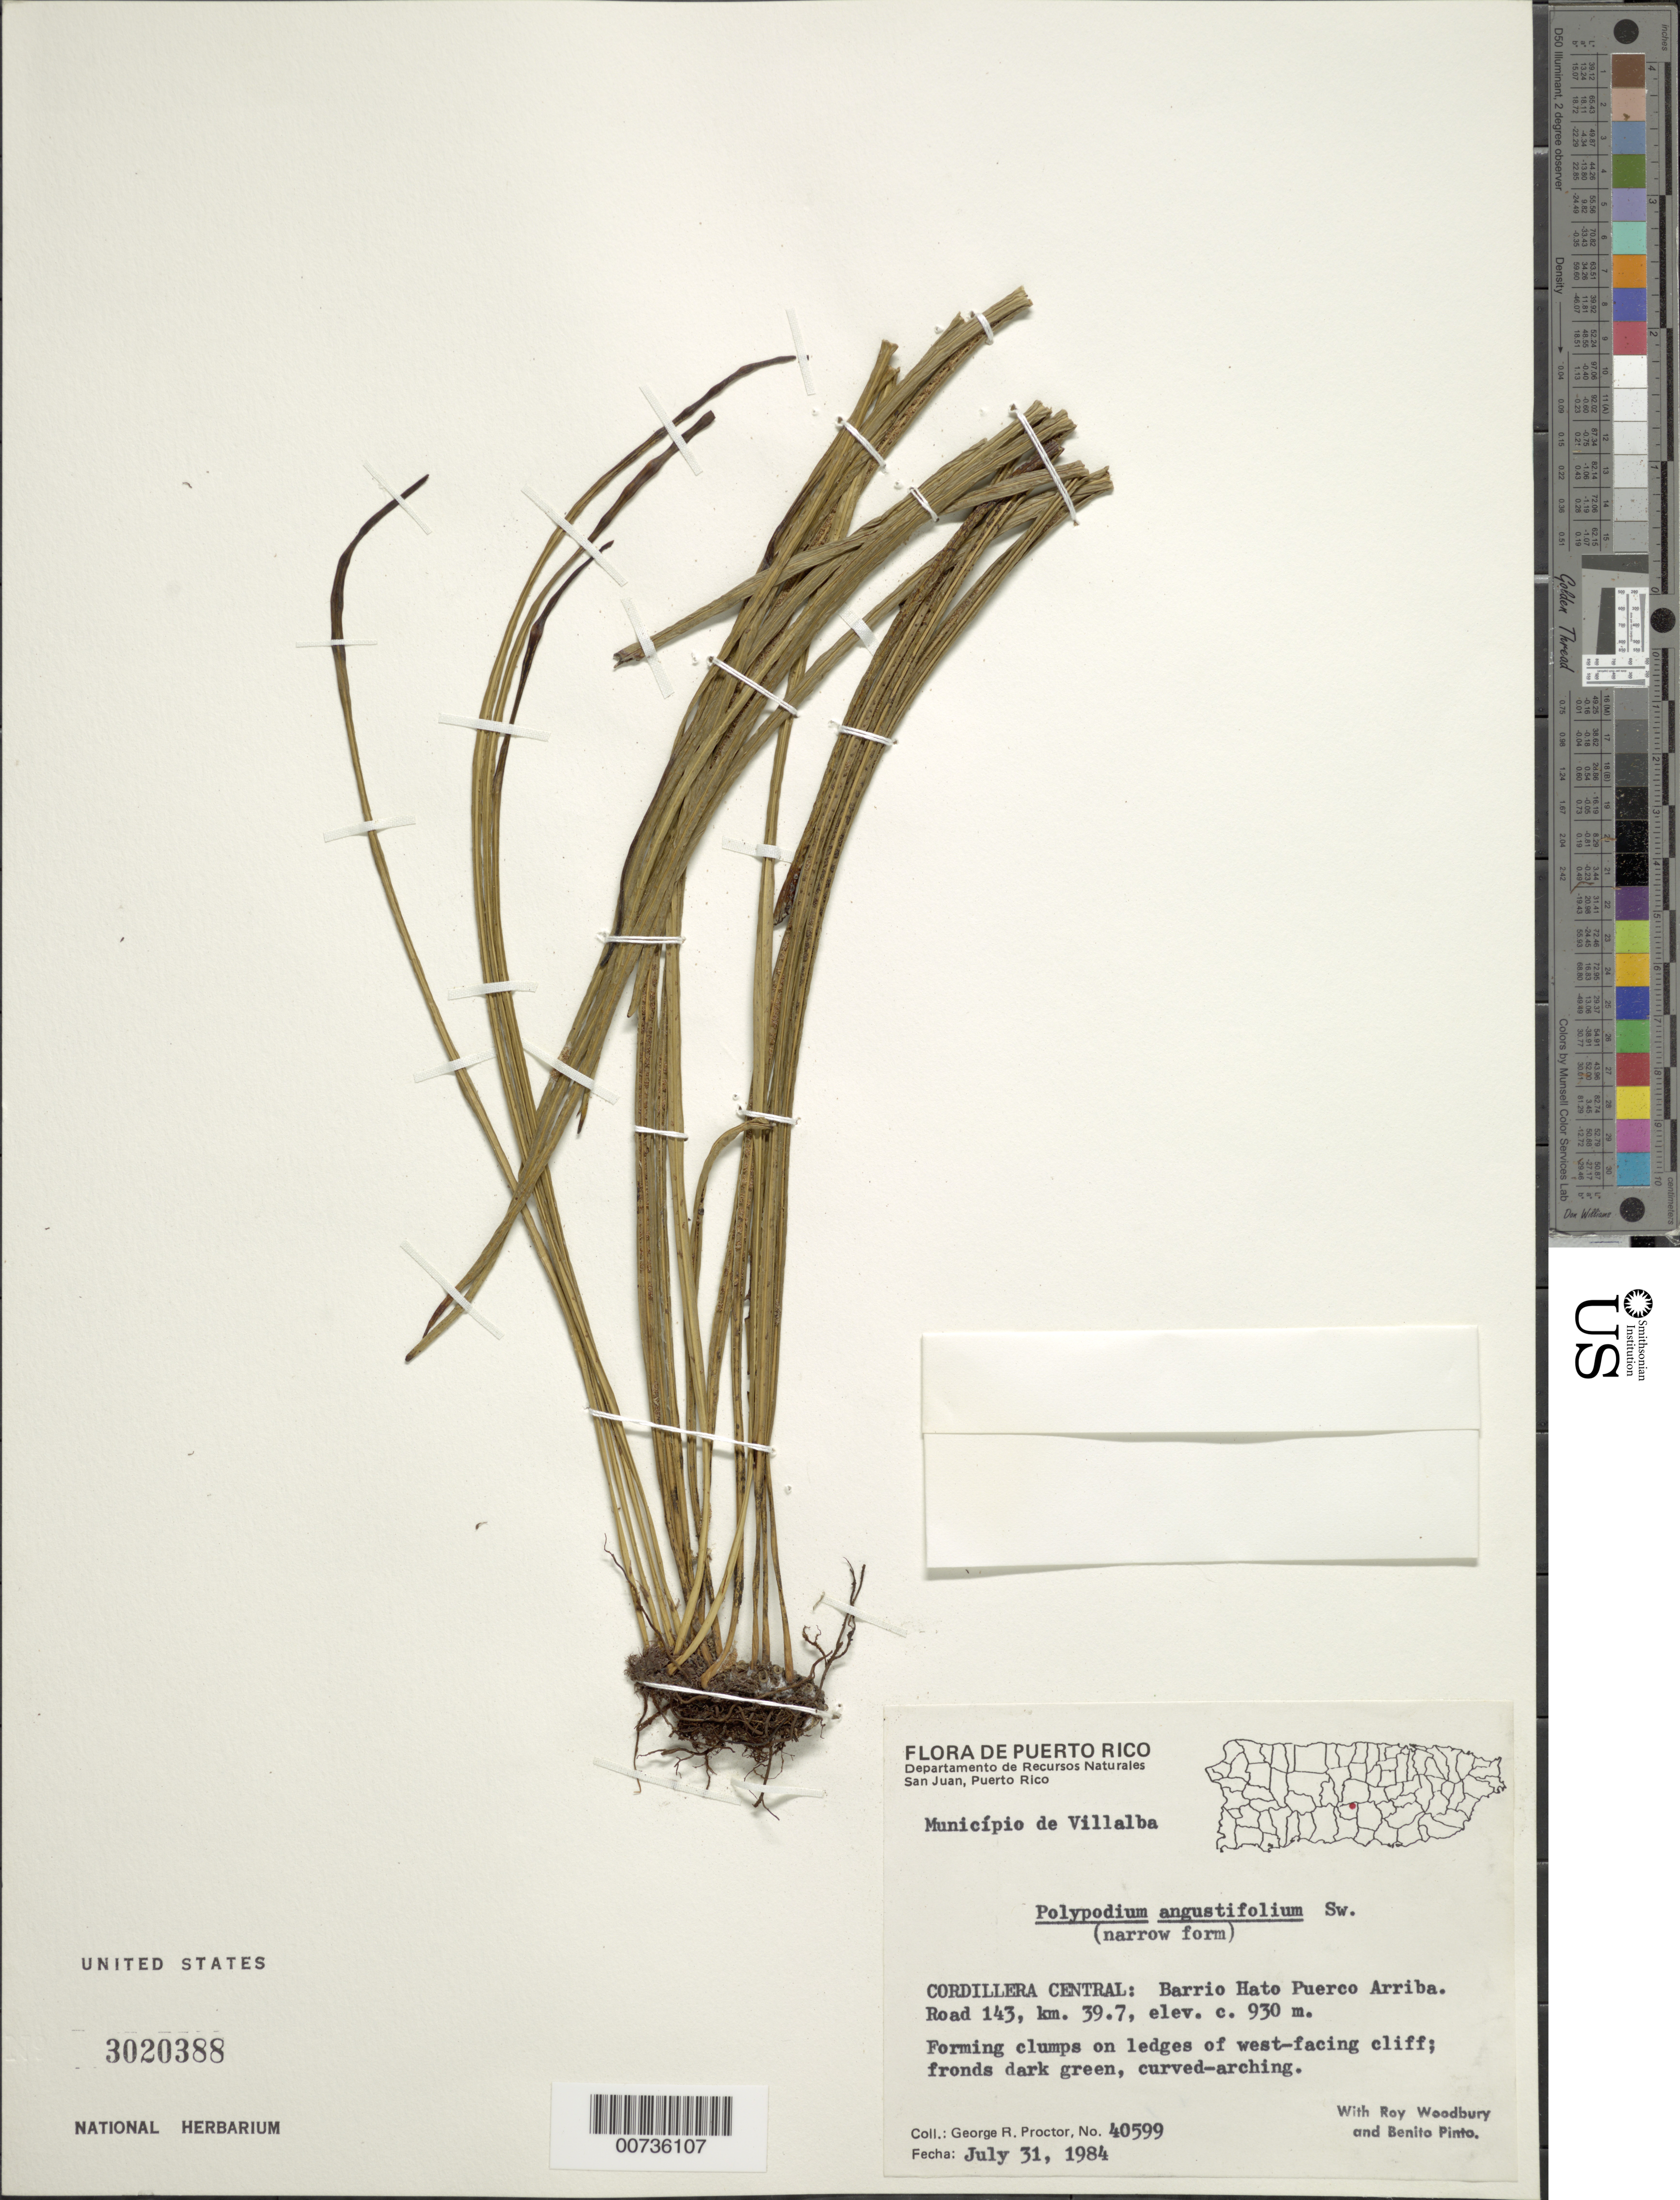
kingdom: Plantae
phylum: Tracheophyta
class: Polypodiopsida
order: Polypodiales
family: Polypodiaceae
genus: Campyloneurum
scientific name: Campyloneurum angustifolium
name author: (Sw.) Fée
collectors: G. R. Proctor, R. O. Woodbury & B. Pinto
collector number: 40599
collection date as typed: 31 Jul 1984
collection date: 1984-07-31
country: Puerto Rico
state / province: Villalba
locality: Cordillera Central: Barrio Hato Puerco Arriba. Road 143, km. 39.7. Municipio de Villalba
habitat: Forming clumps on ledges of west-facing cliff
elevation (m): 930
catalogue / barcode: US 3020388